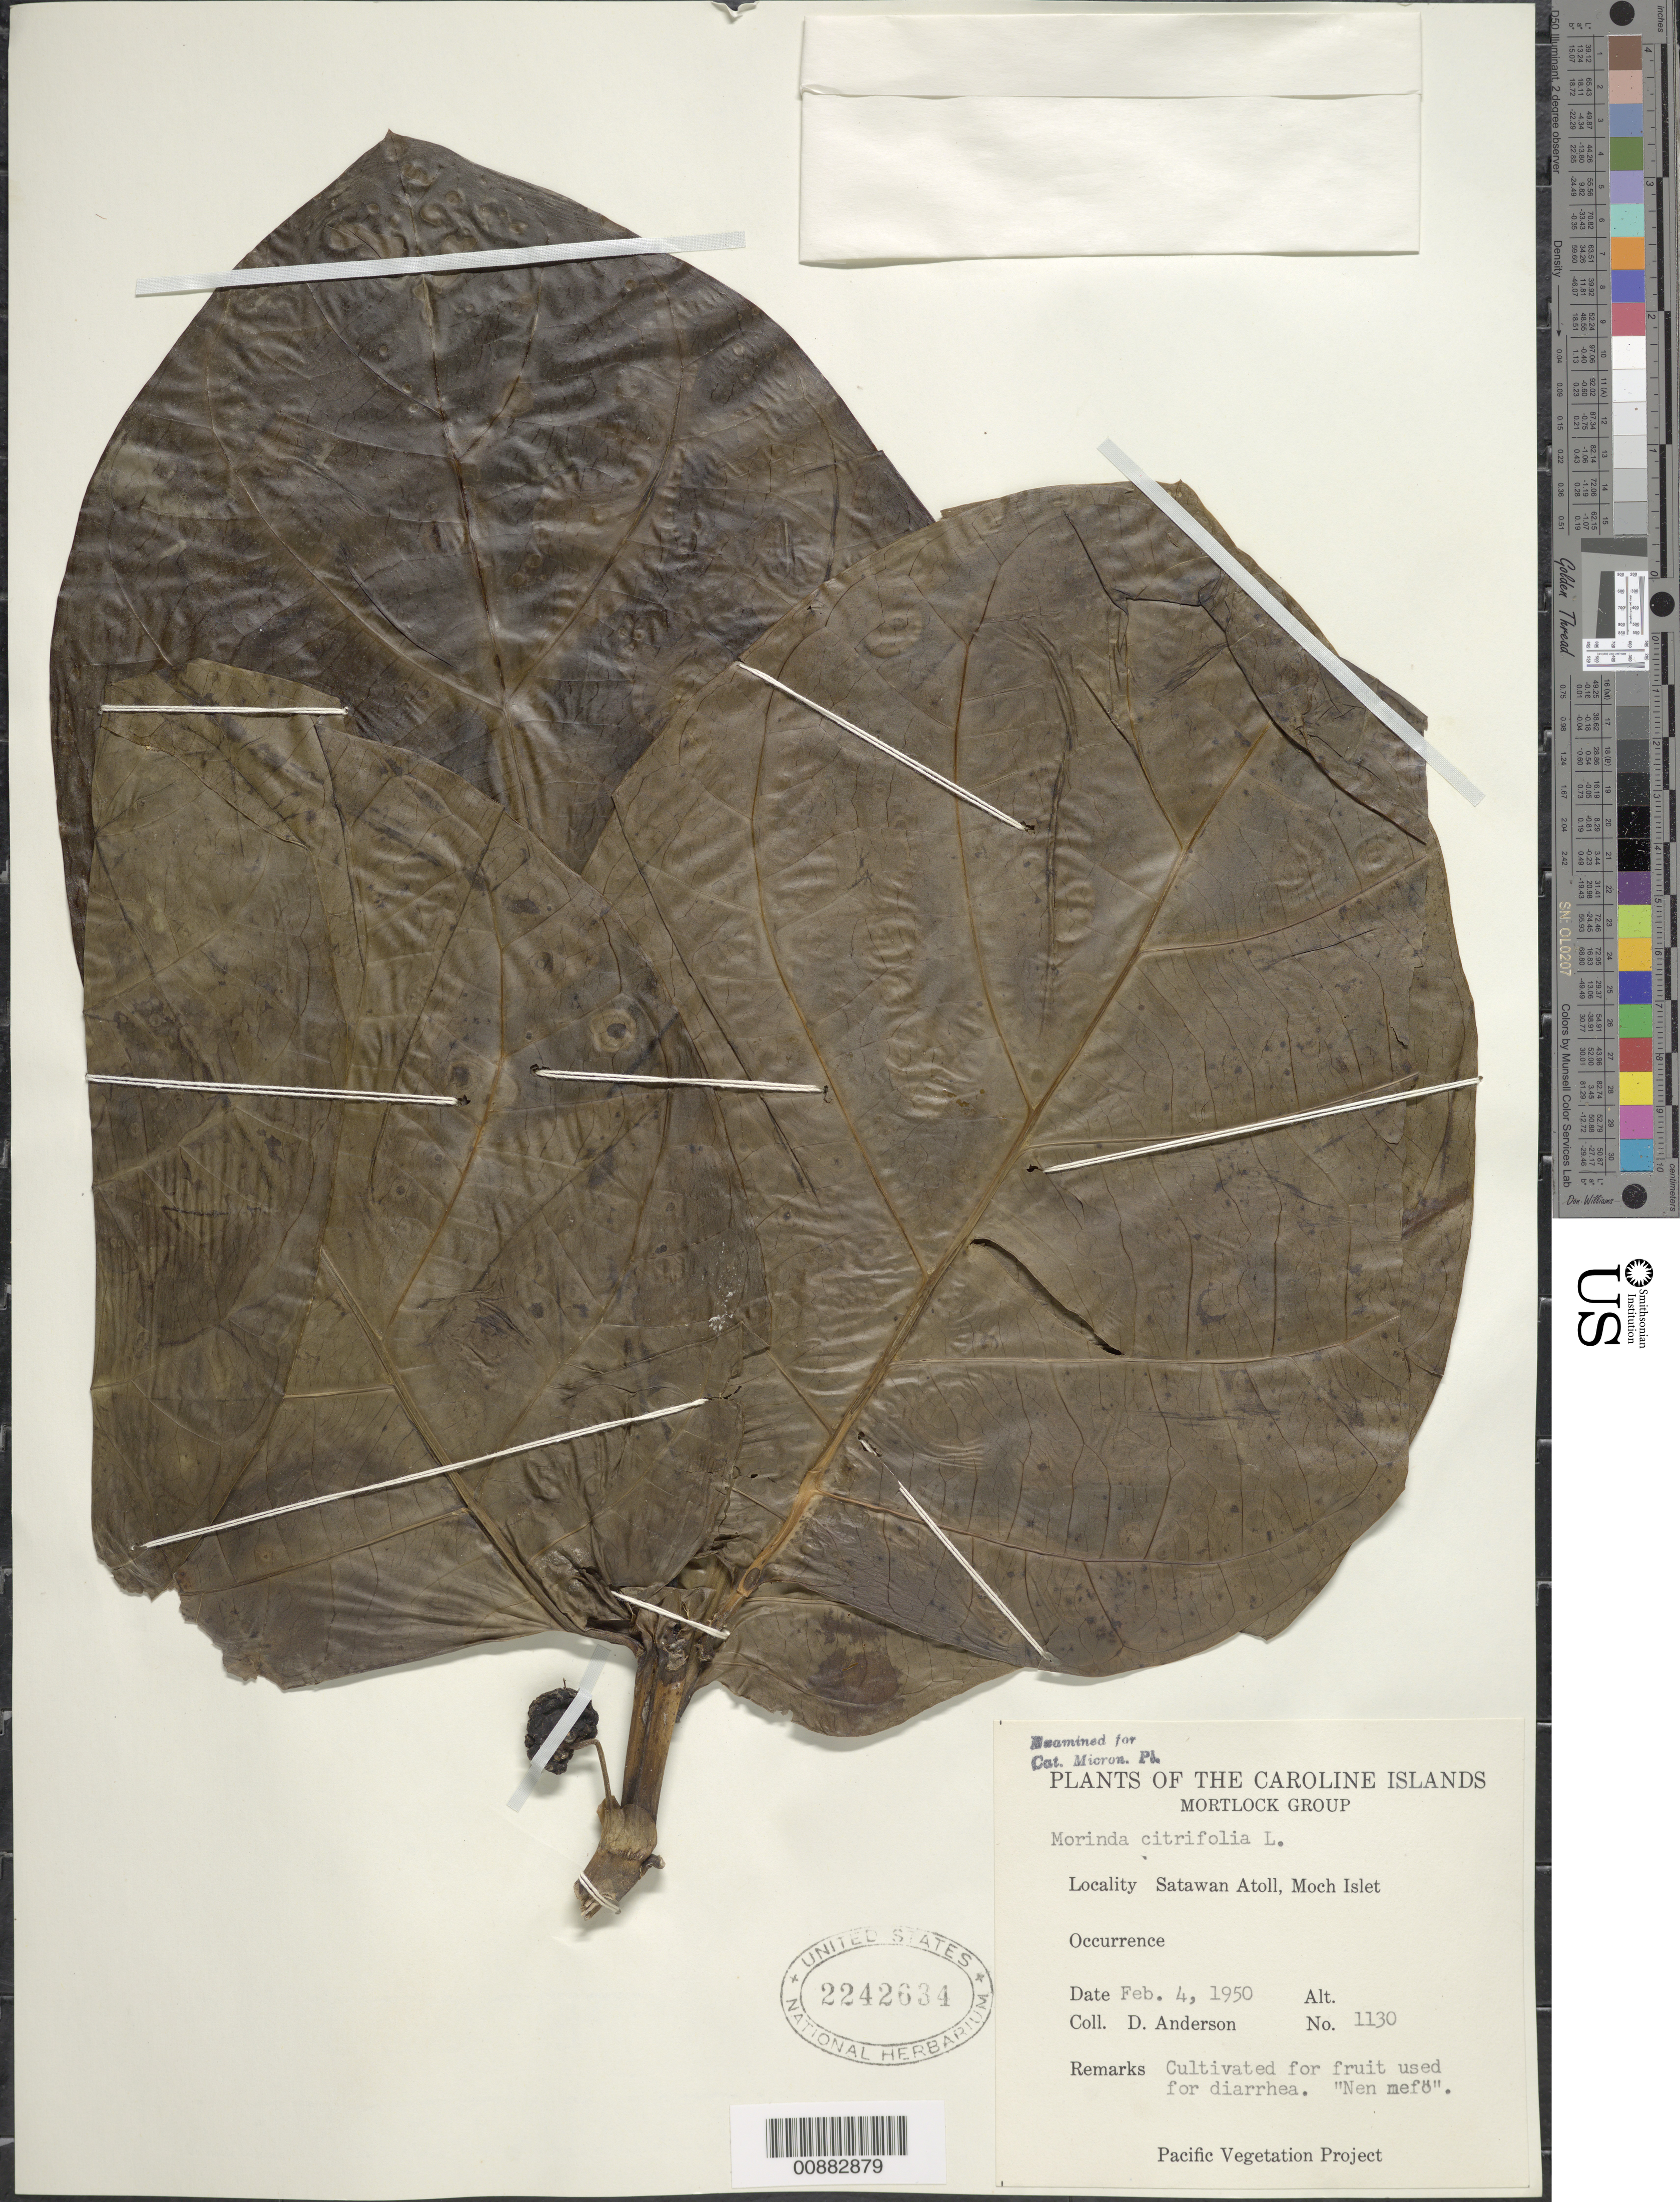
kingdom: Plantae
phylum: Tracheophyta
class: Magnoliopsida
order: Gentianales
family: Rubiaceae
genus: Morinda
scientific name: Morinda citrifolia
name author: L.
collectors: D. Anderson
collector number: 1130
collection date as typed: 04 Feb 1950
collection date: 1950-02-04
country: Micronesia, Federated States of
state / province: Truk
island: Satawan Atoll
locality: Moch Islet.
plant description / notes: Copied to EBDCS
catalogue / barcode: US 2242634